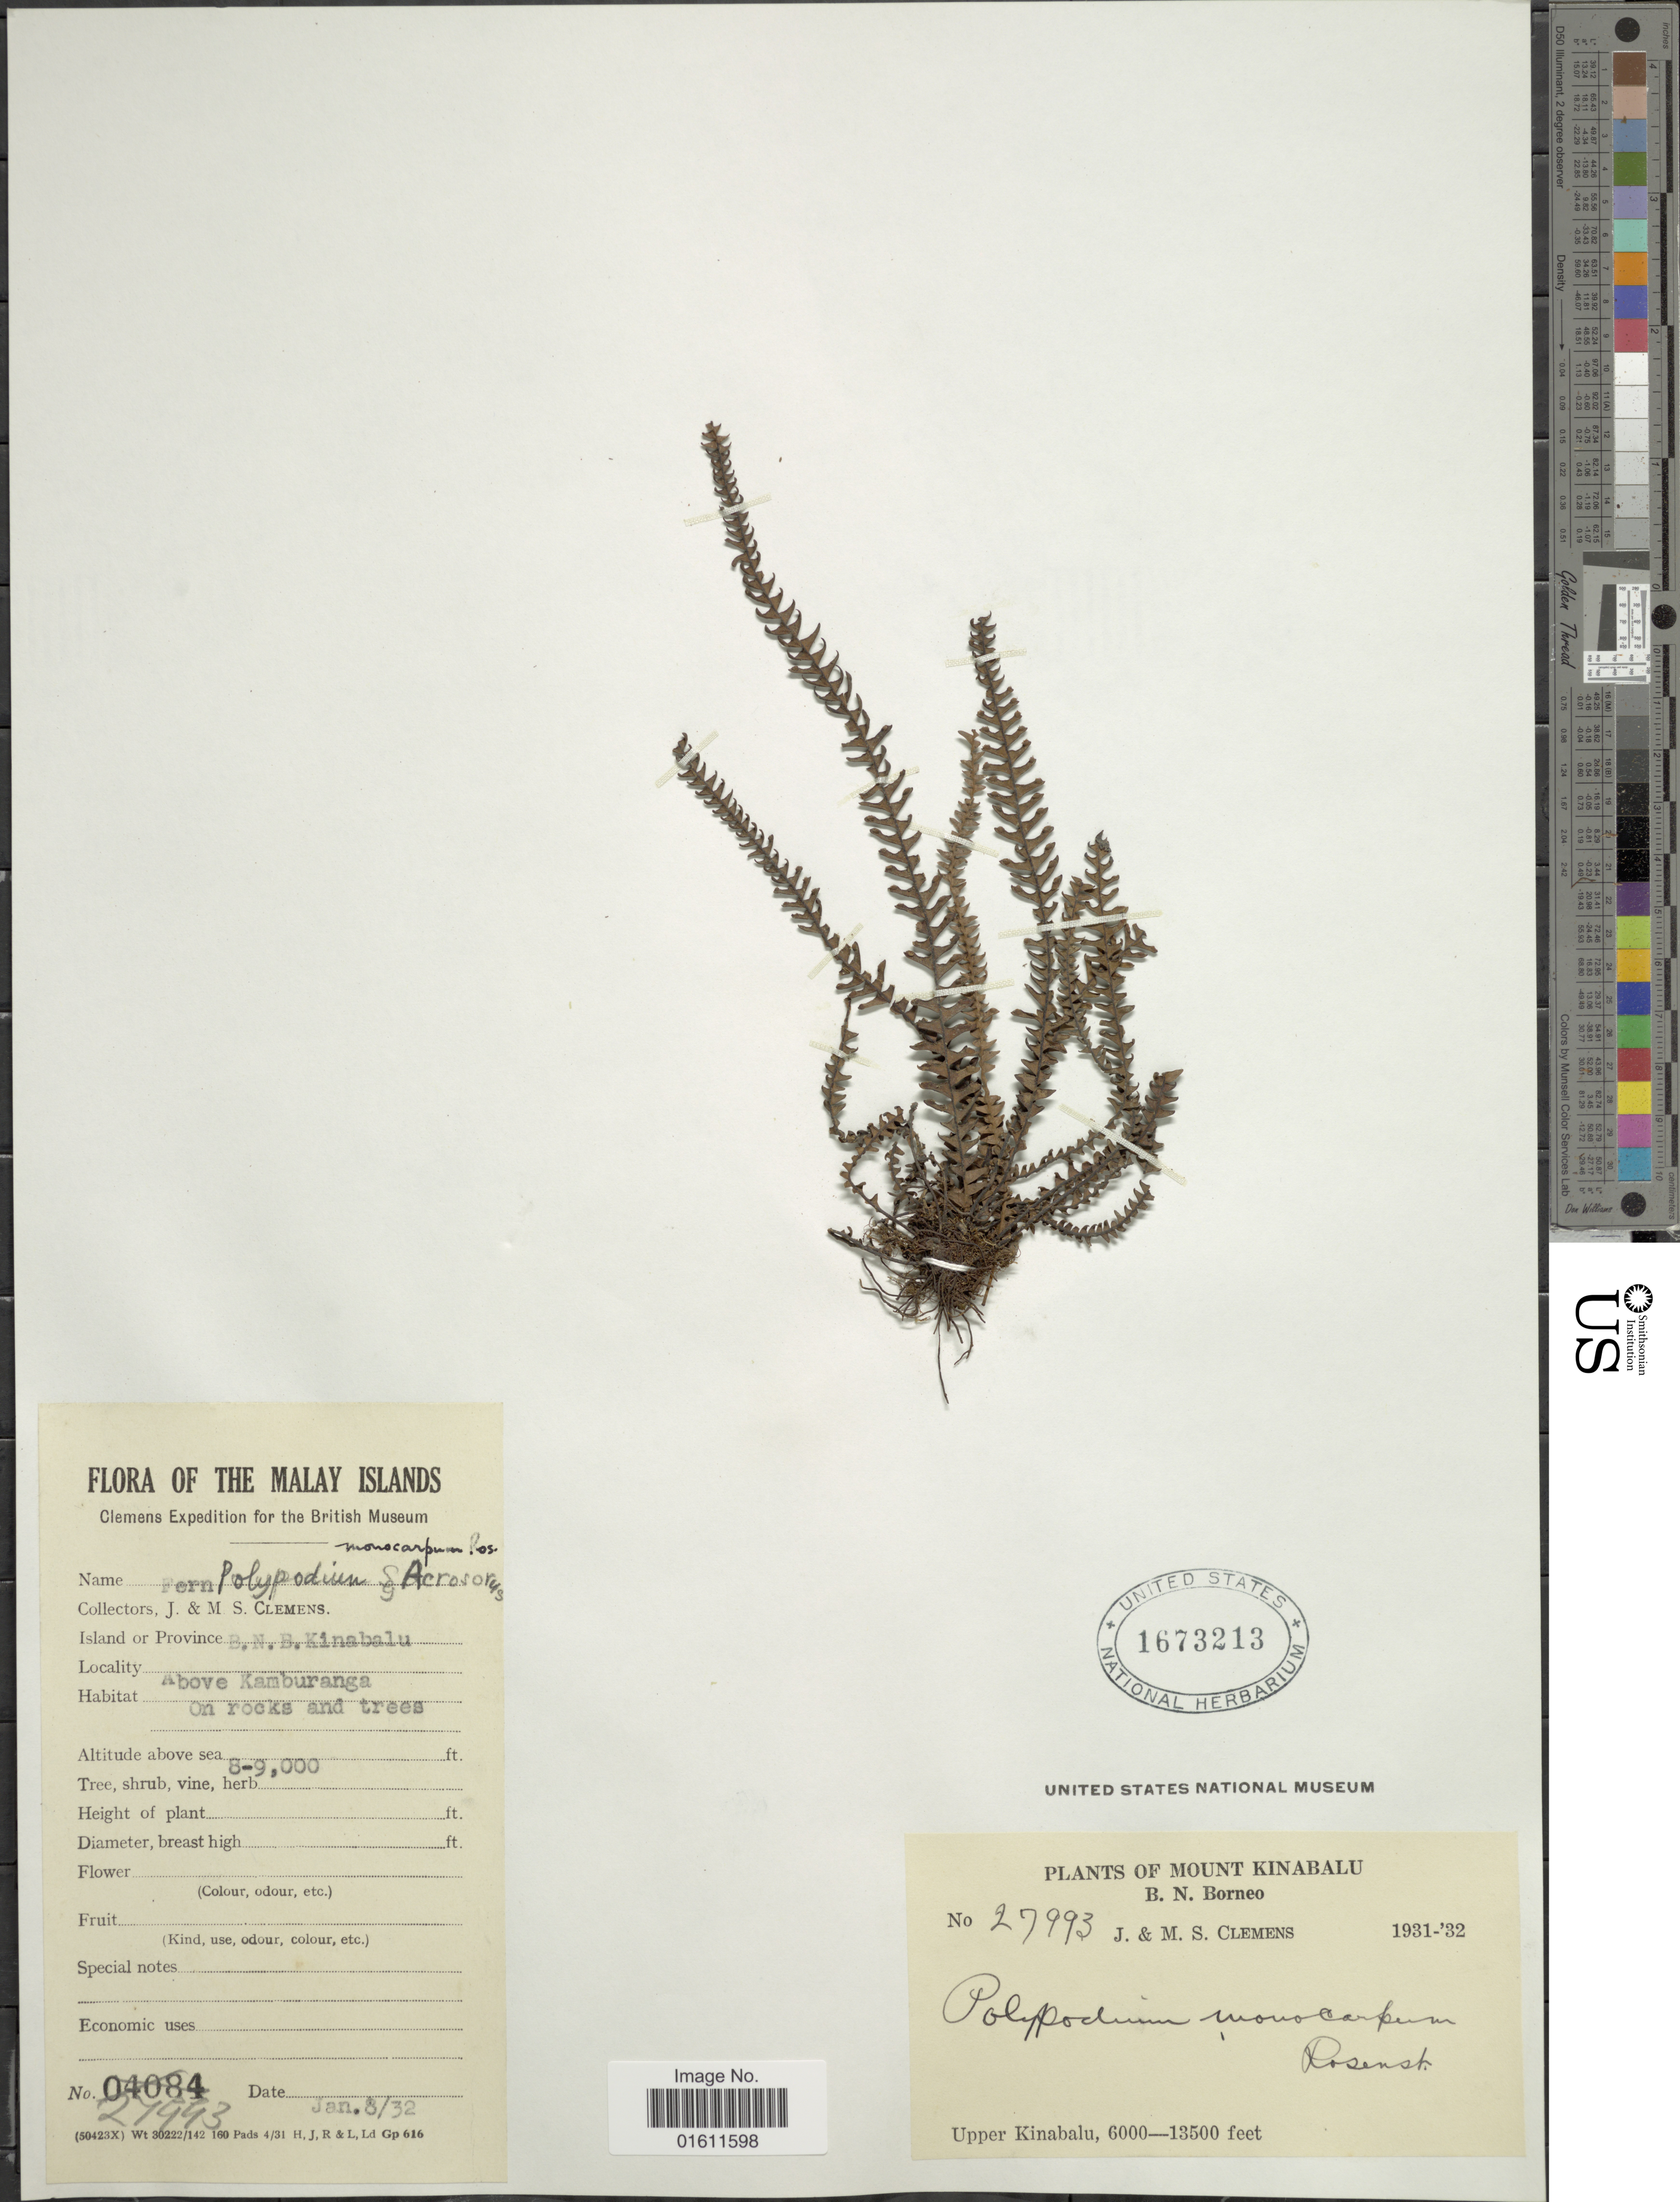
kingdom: Plantae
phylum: Tracheophyta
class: Polypodiopsida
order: Polypodiales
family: Polypodiaceae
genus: Prosaptia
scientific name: Prosaptia linearis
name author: Copel.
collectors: J. Clemens & M. S. Clemens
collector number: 27993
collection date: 1932-01-08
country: Malaysia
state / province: Sabah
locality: Malay Islands, Mount Kinabalu, B.N. Borneo, upper Kinabalu, above Kamburanga, on rocks and trees.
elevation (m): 2438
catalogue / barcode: US 1673213